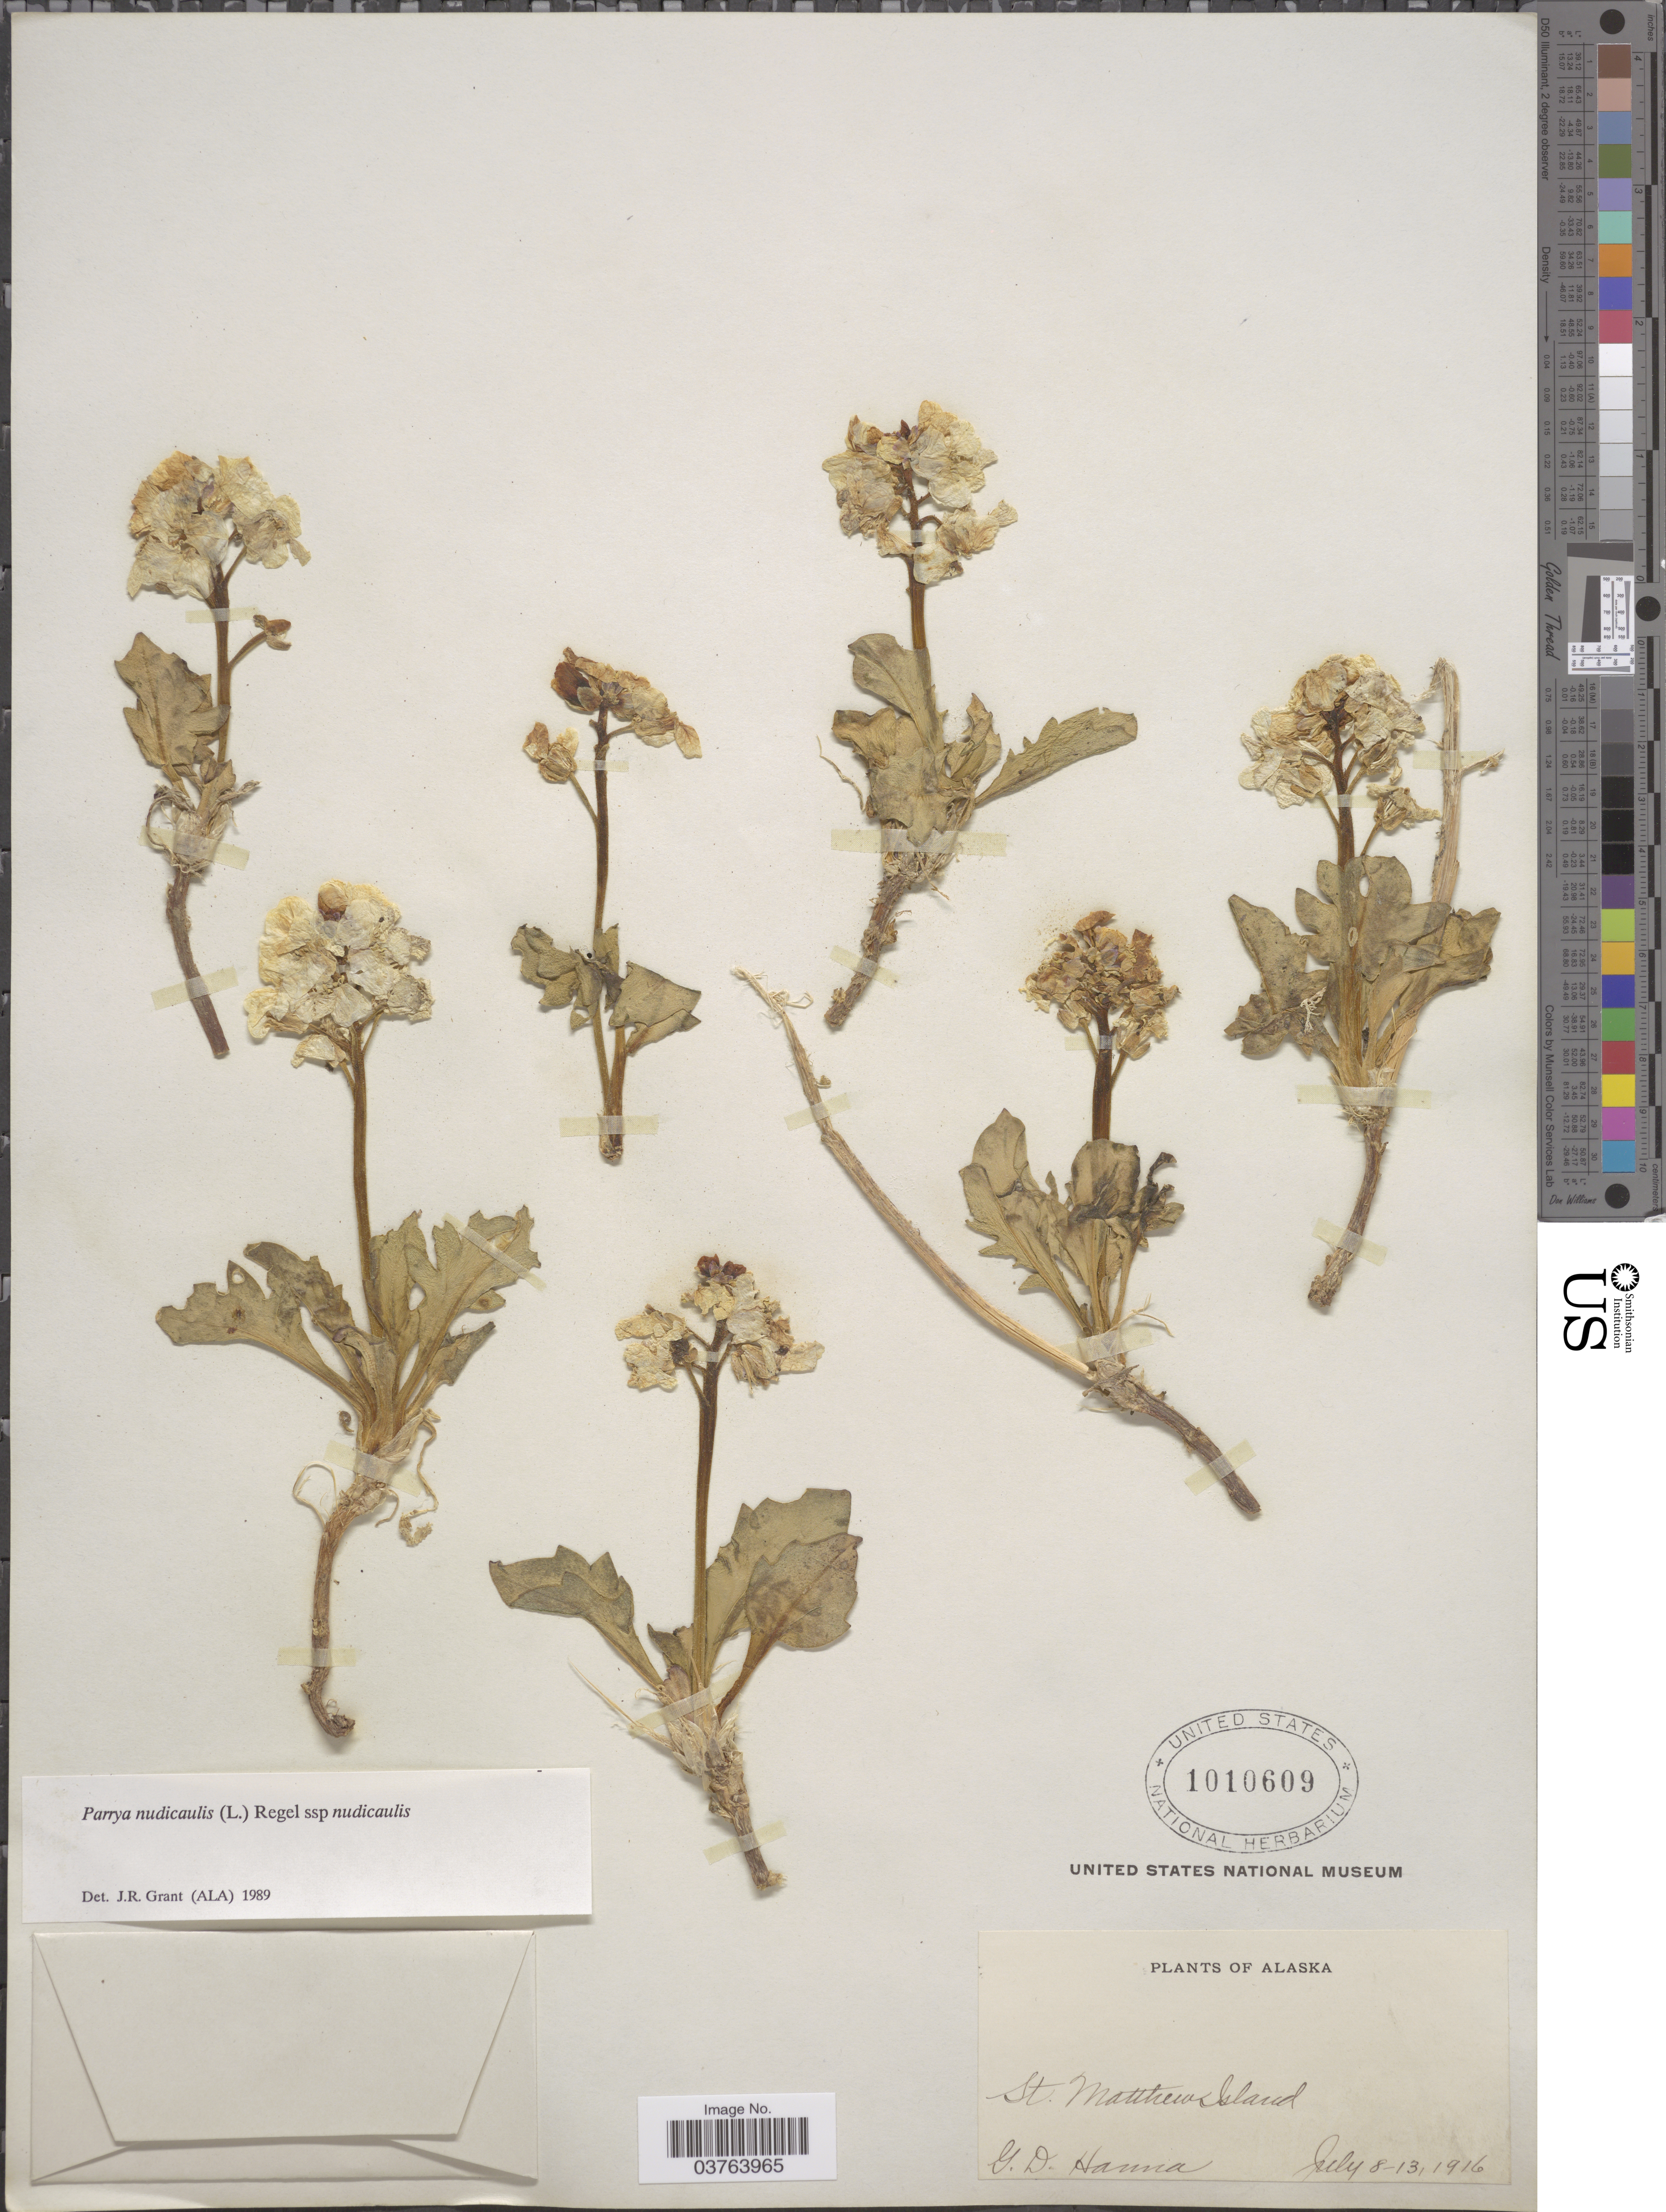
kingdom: Plantae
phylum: Tracheophyta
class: Magnoliopsida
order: Brassicales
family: Brassicaceae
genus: Parrya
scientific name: Parrya nudicaulis subsp. nudicaulis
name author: (L.) Regel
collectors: G. D. Hanna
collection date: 1916-07-08/1916-07-13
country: United States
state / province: Alaska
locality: St. Matthew Island.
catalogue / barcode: US 1010609